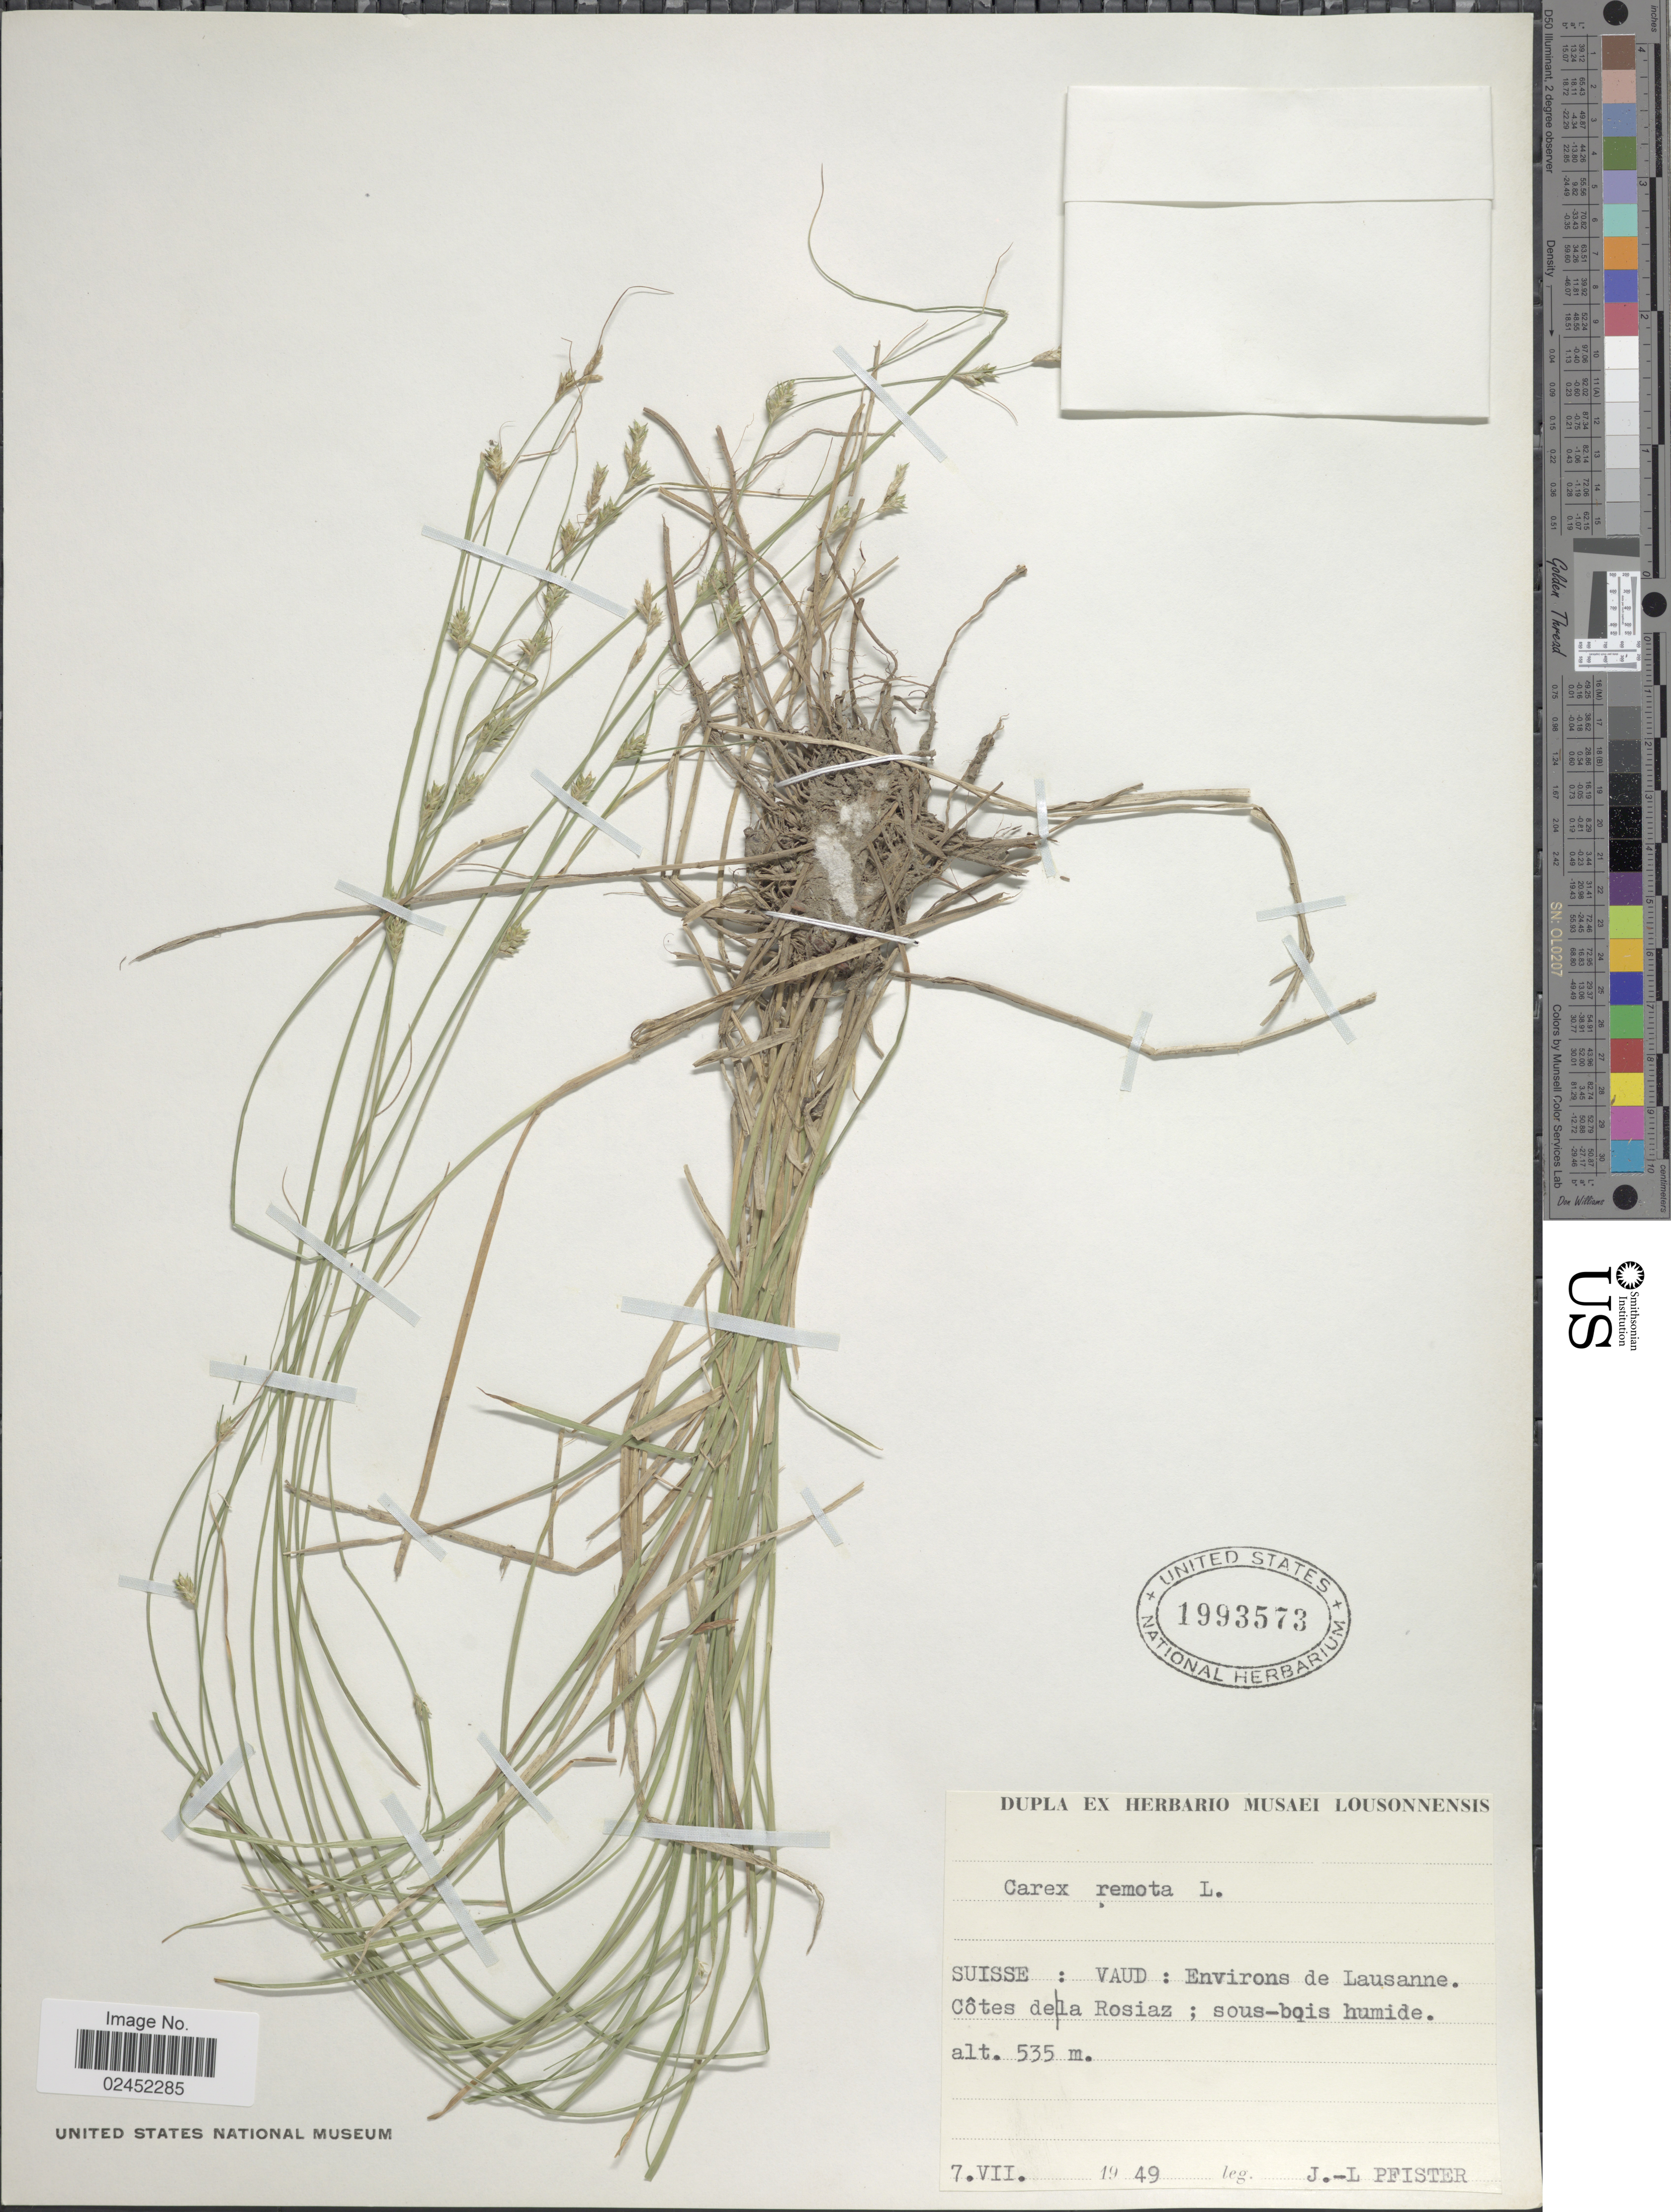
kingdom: Plantae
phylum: Tracheophyta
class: Liliopsida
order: Poales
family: Cyperaceae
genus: Carex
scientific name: Carex remota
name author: L.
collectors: J. Pfister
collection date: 1949-07-07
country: Switzerland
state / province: Vaud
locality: Suisse: Vaud: Environs de Lausanne, Cotes de la Rosiaz; bois-bois humide.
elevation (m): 535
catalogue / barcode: US 1993573